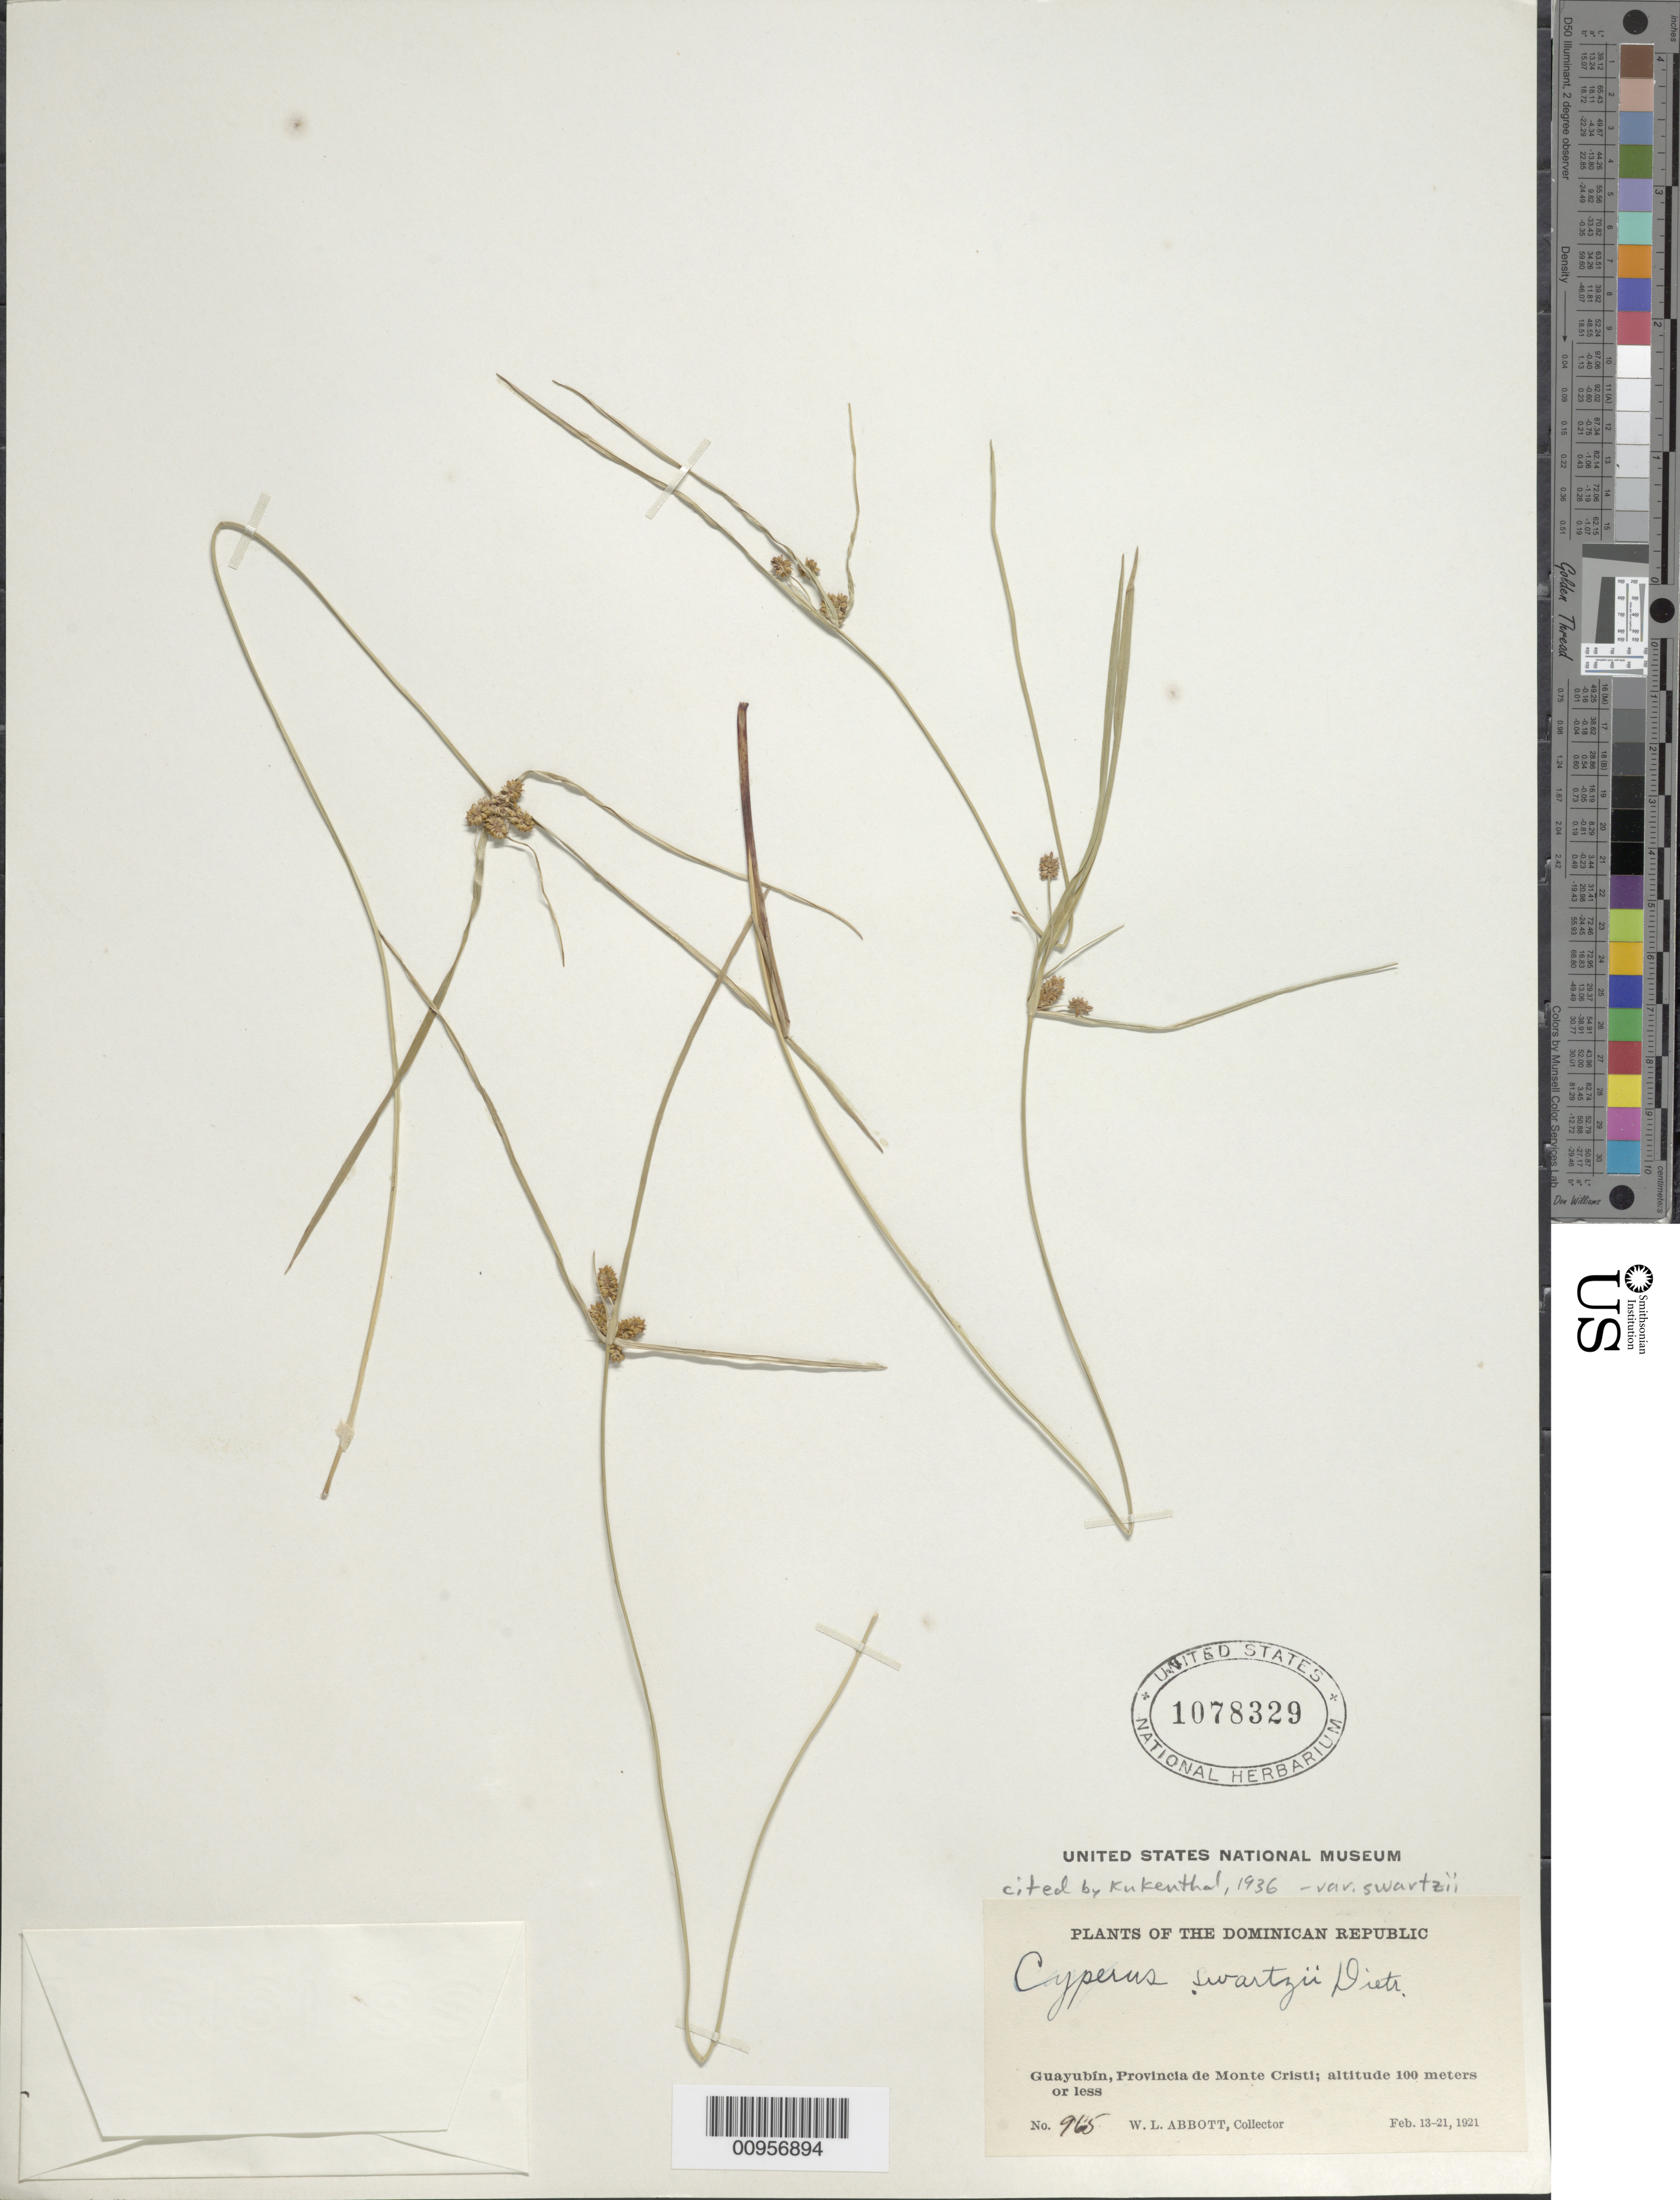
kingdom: Plantae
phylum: Tracheophyta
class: Liliopsida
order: Poales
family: Cyperaceae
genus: Cyperus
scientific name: Cyperus swartzii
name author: (A. Dietr.) Boeckeler ex Kük.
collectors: W. L. Abbott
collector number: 965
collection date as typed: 13 Feb 1921 to 21 Feb 1921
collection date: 1921-02-13/1921-02-21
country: Dominican Republic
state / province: Monte Cristi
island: Hispaniola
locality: Guayubín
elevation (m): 100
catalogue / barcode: US 1078329